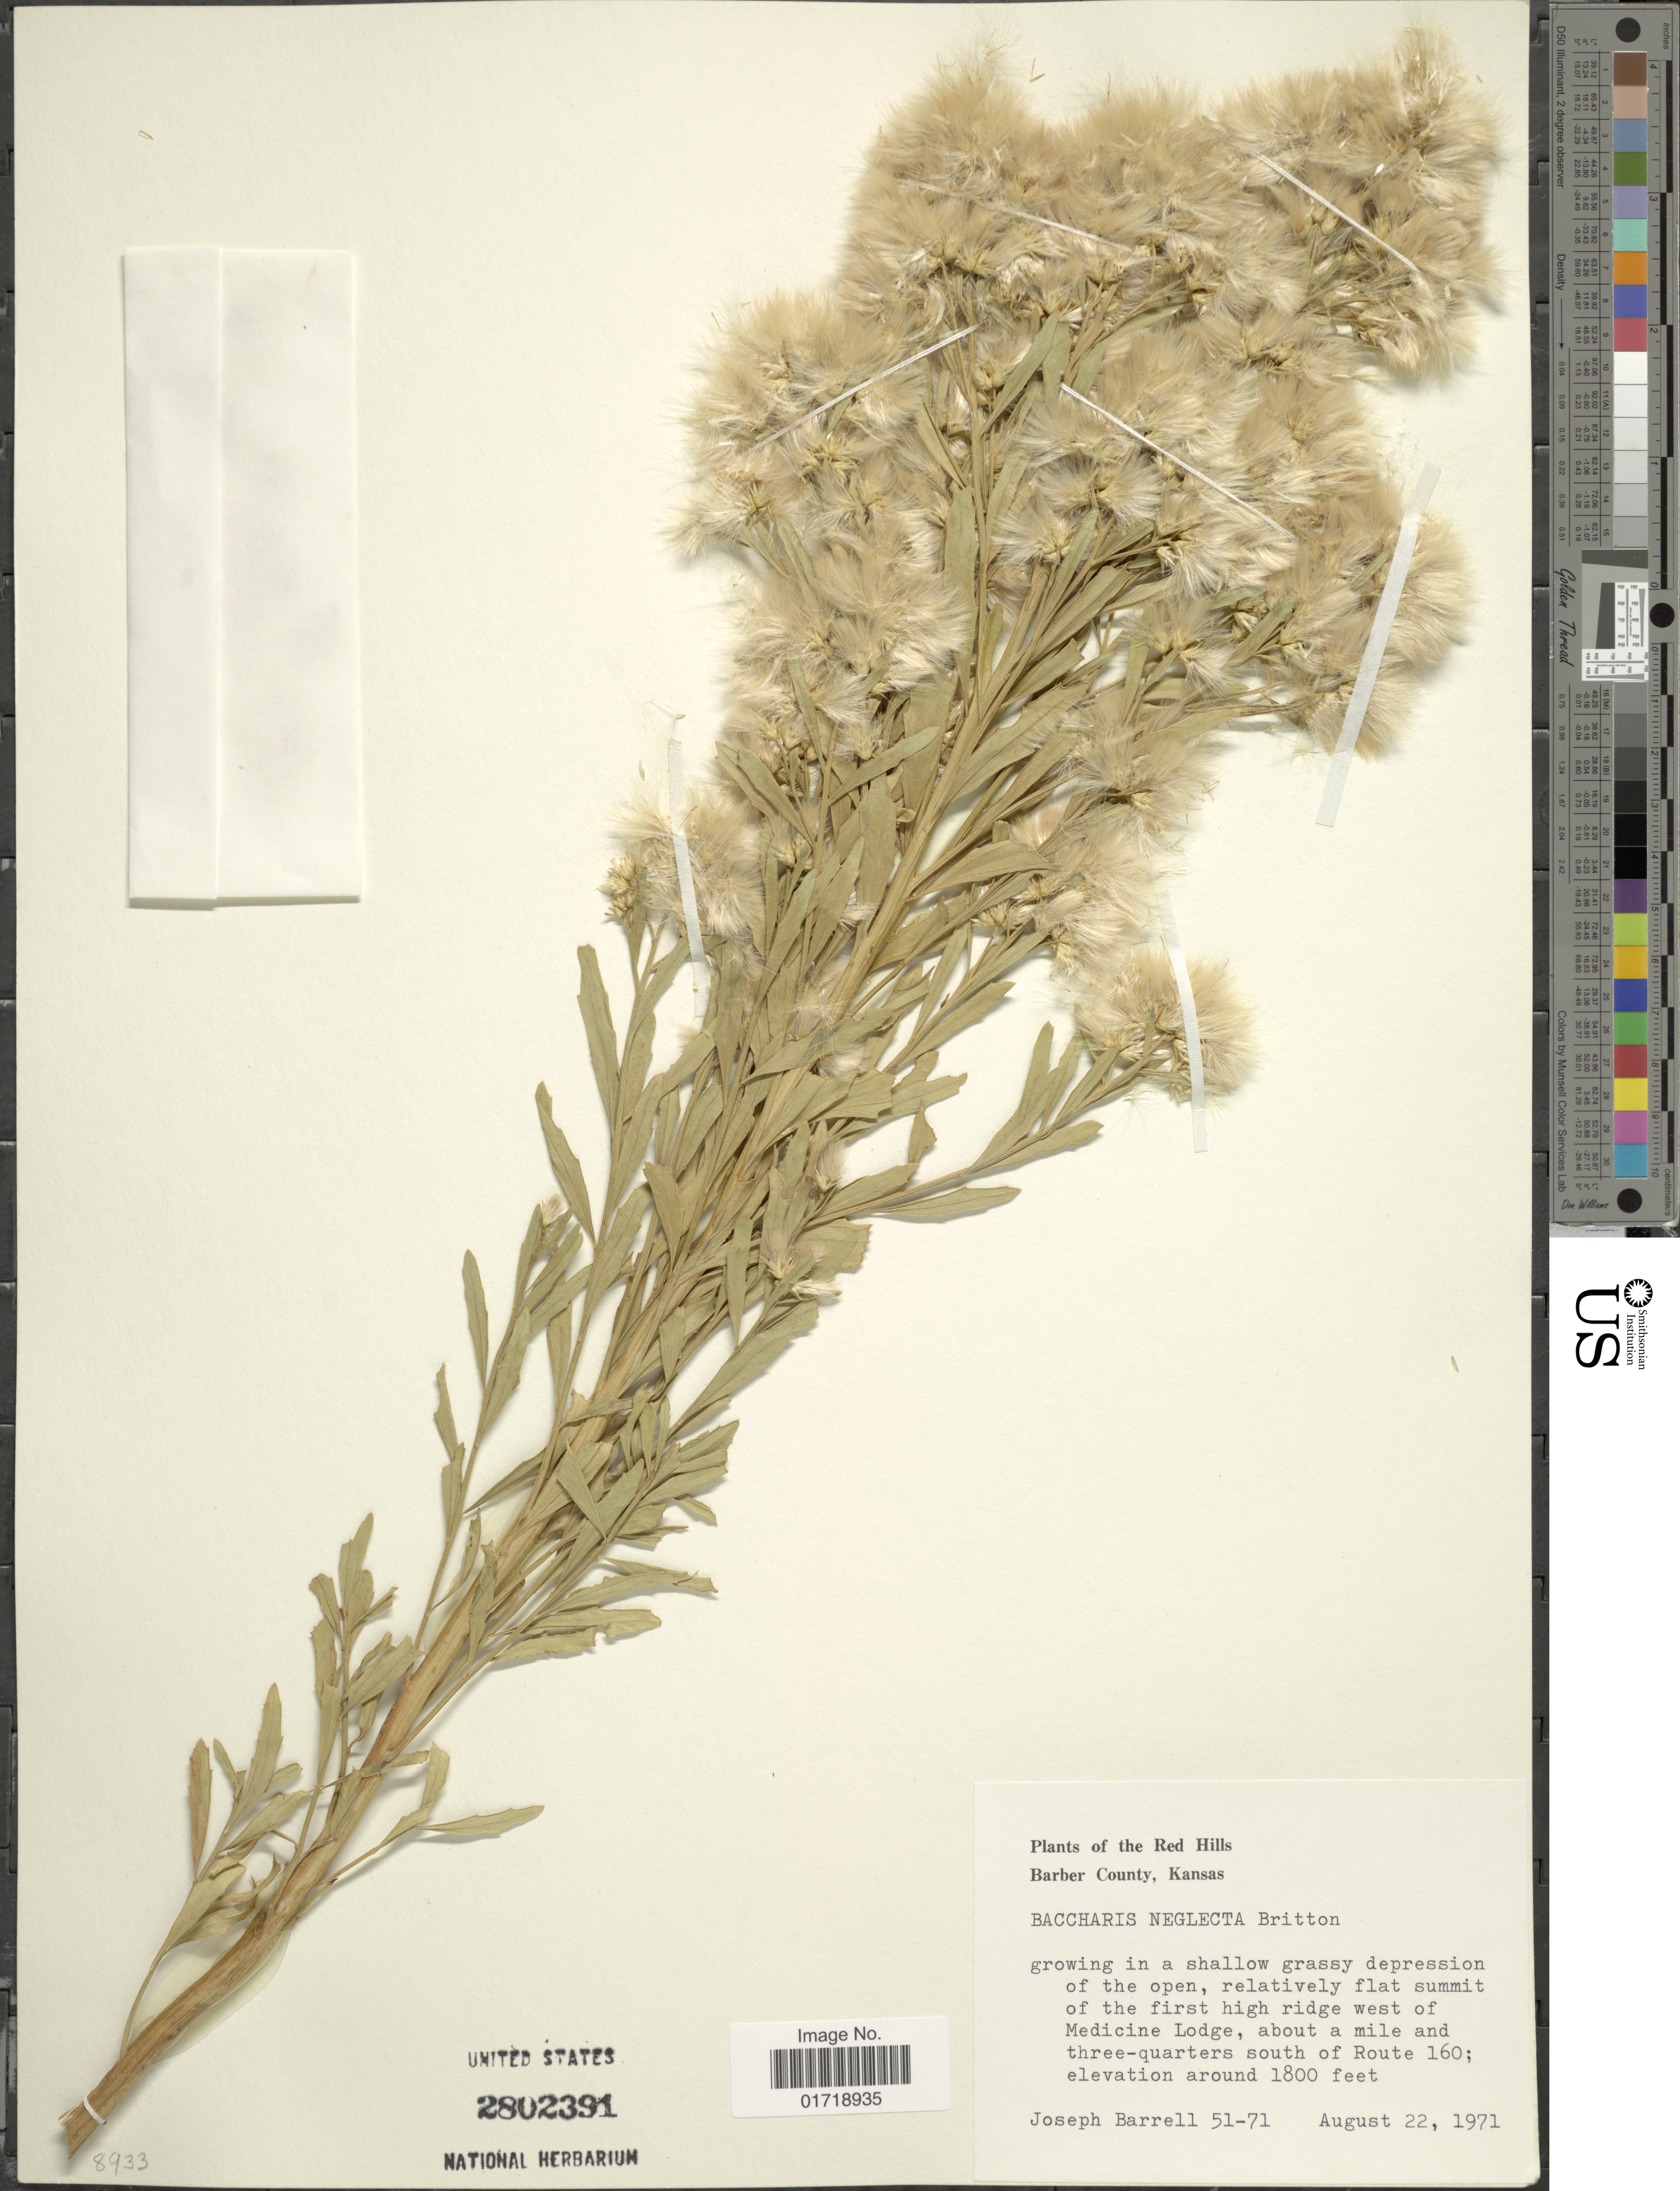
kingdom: Plantae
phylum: Tracheophyta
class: Magnoliopsida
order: Asterales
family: Asteraceae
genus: Baccharis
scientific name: Baccharis neglecta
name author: Britton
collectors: J. Barrell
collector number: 51-71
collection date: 1971-08-22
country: United States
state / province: Kansas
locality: The Red Hills, Barber County, Kansas, Relatively flat summit of the first high ridge west of Medicine Lodge, about a mile and three-quarters south of Route 160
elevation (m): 549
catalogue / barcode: US 2802391